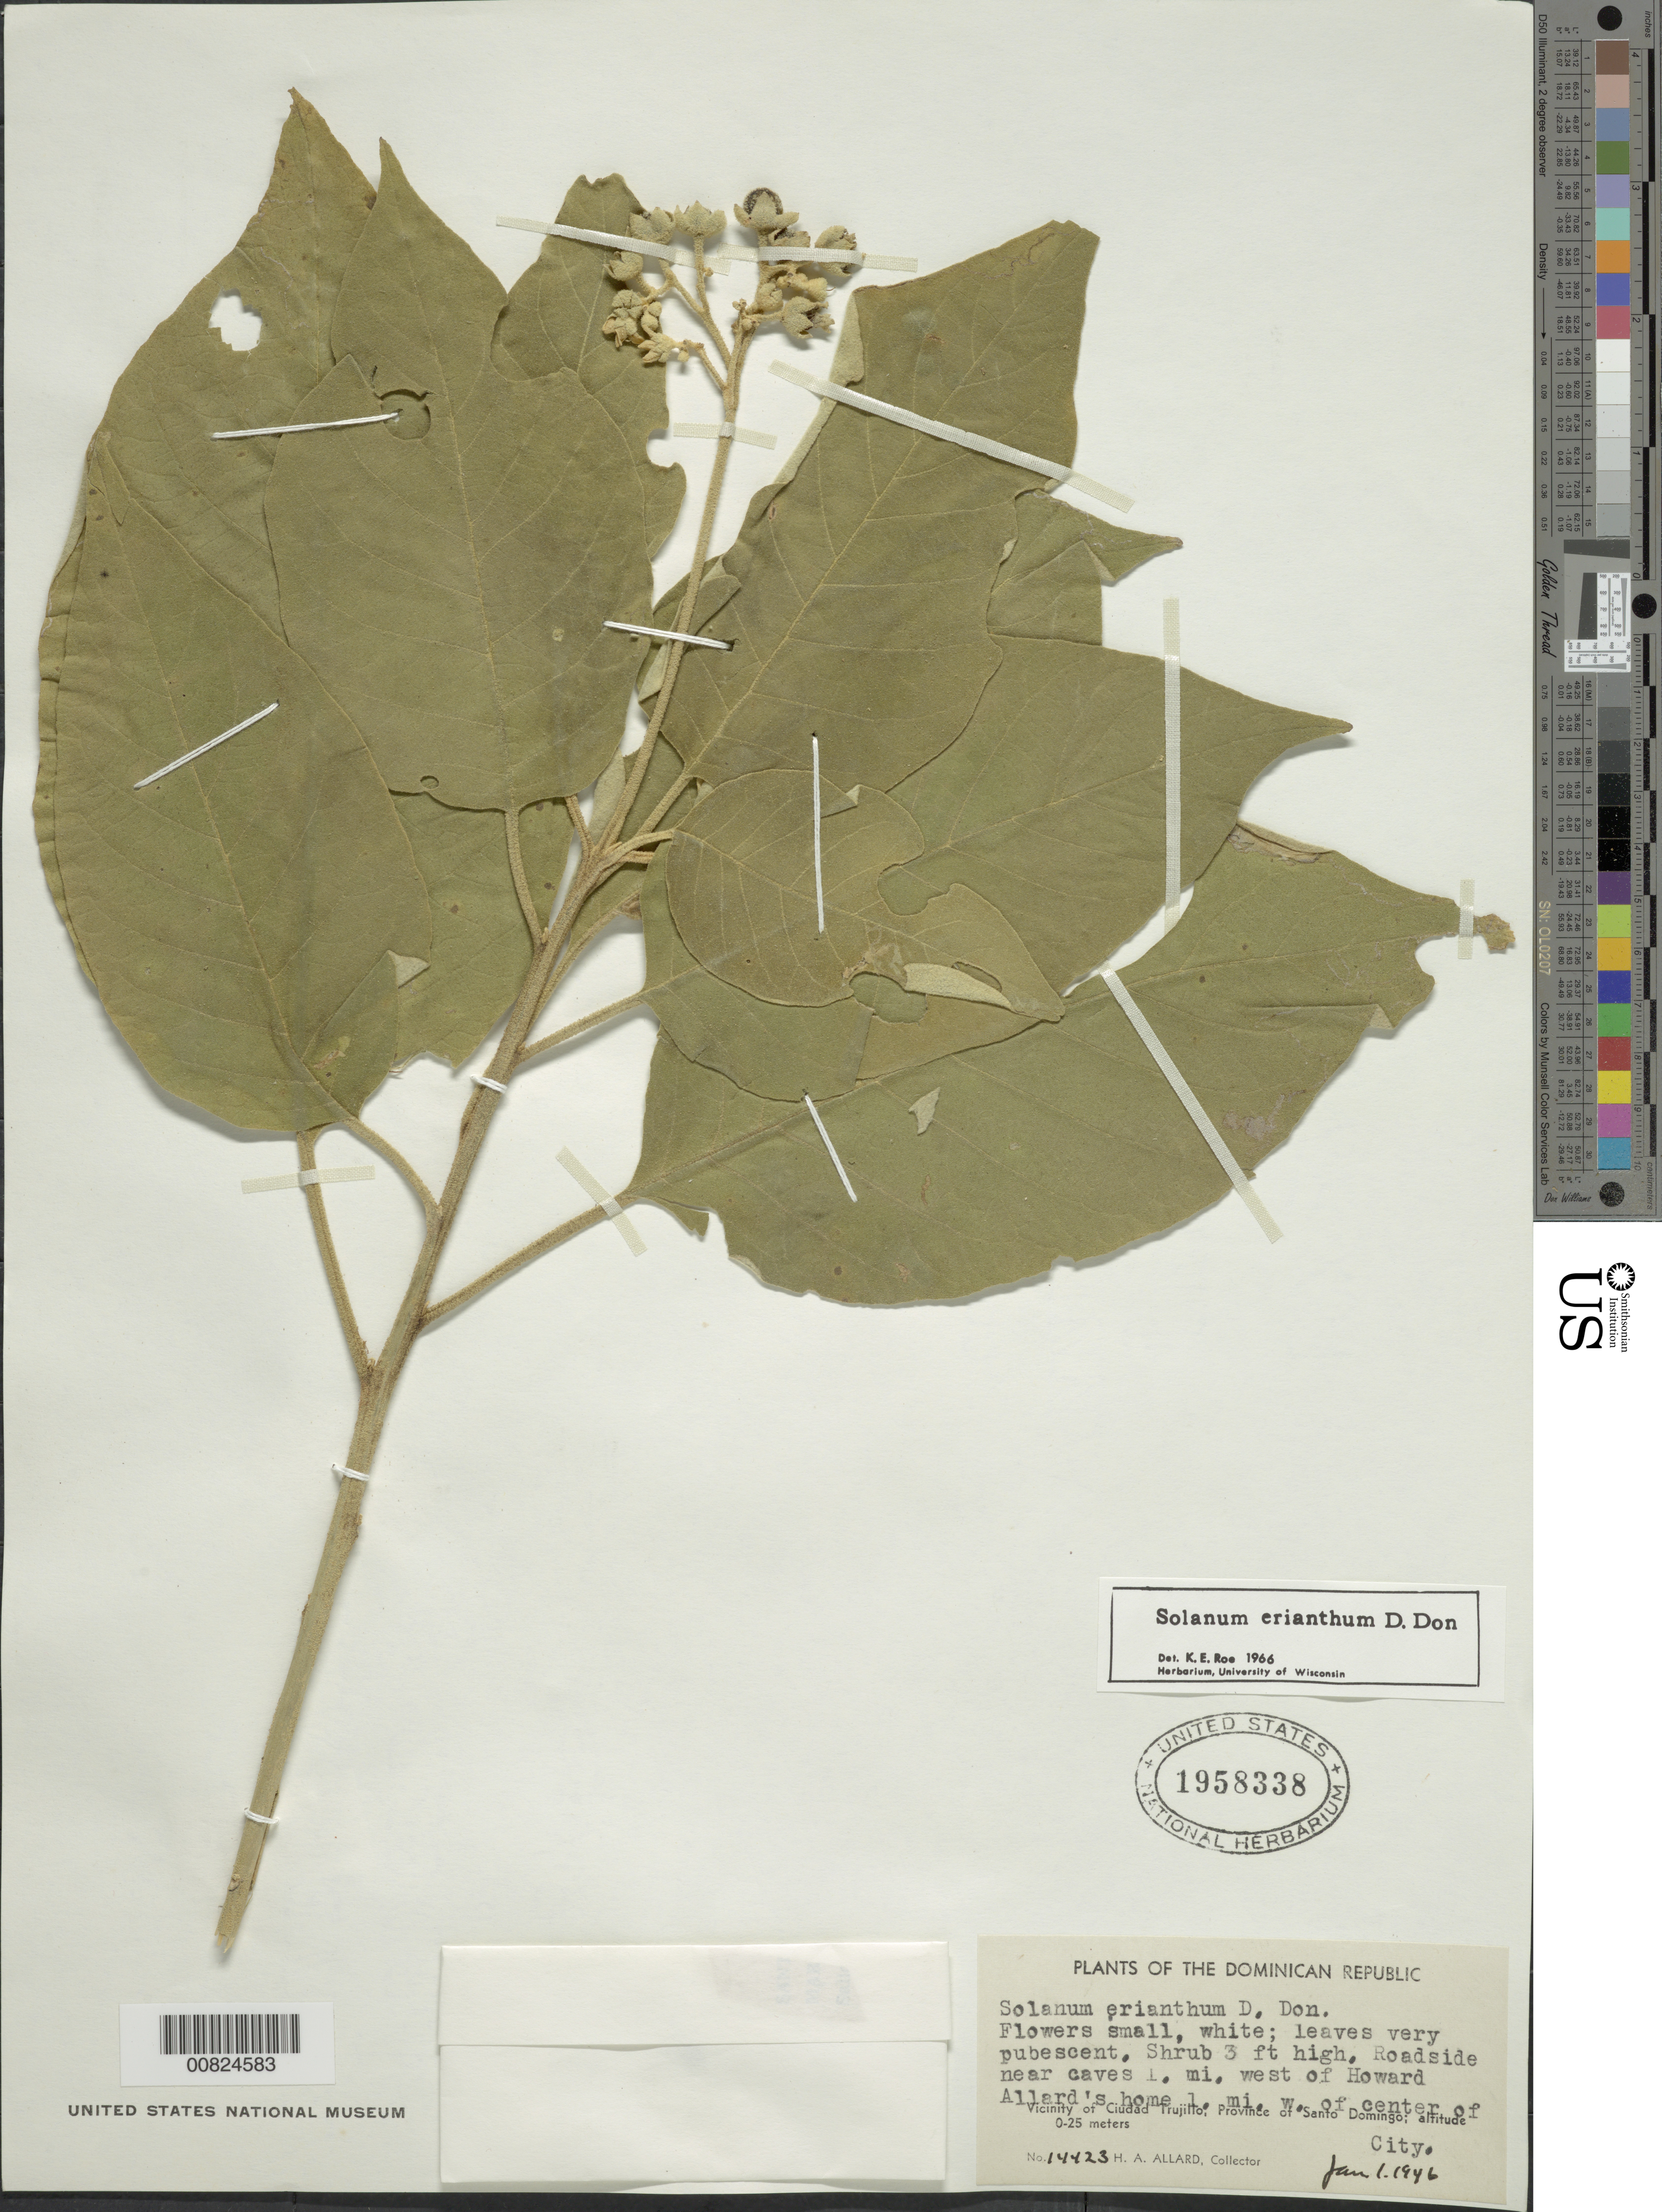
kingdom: Plantae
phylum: Tracheophyta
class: Magnoliopsida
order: Solanales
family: Solanaceae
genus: Solanum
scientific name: Solanum erianthum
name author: D. Don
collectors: H. A. Allard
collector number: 14423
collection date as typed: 01 Jan 1946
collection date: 1946-01-01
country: Dominican Republic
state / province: Distrito Nacional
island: Hispaniola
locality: Vicinity of Santo Domingo, near caves 1 mi W of Howard Allard's home, 1 mi W of center of city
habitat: Roadside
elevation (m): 0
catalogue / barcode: US 1958338